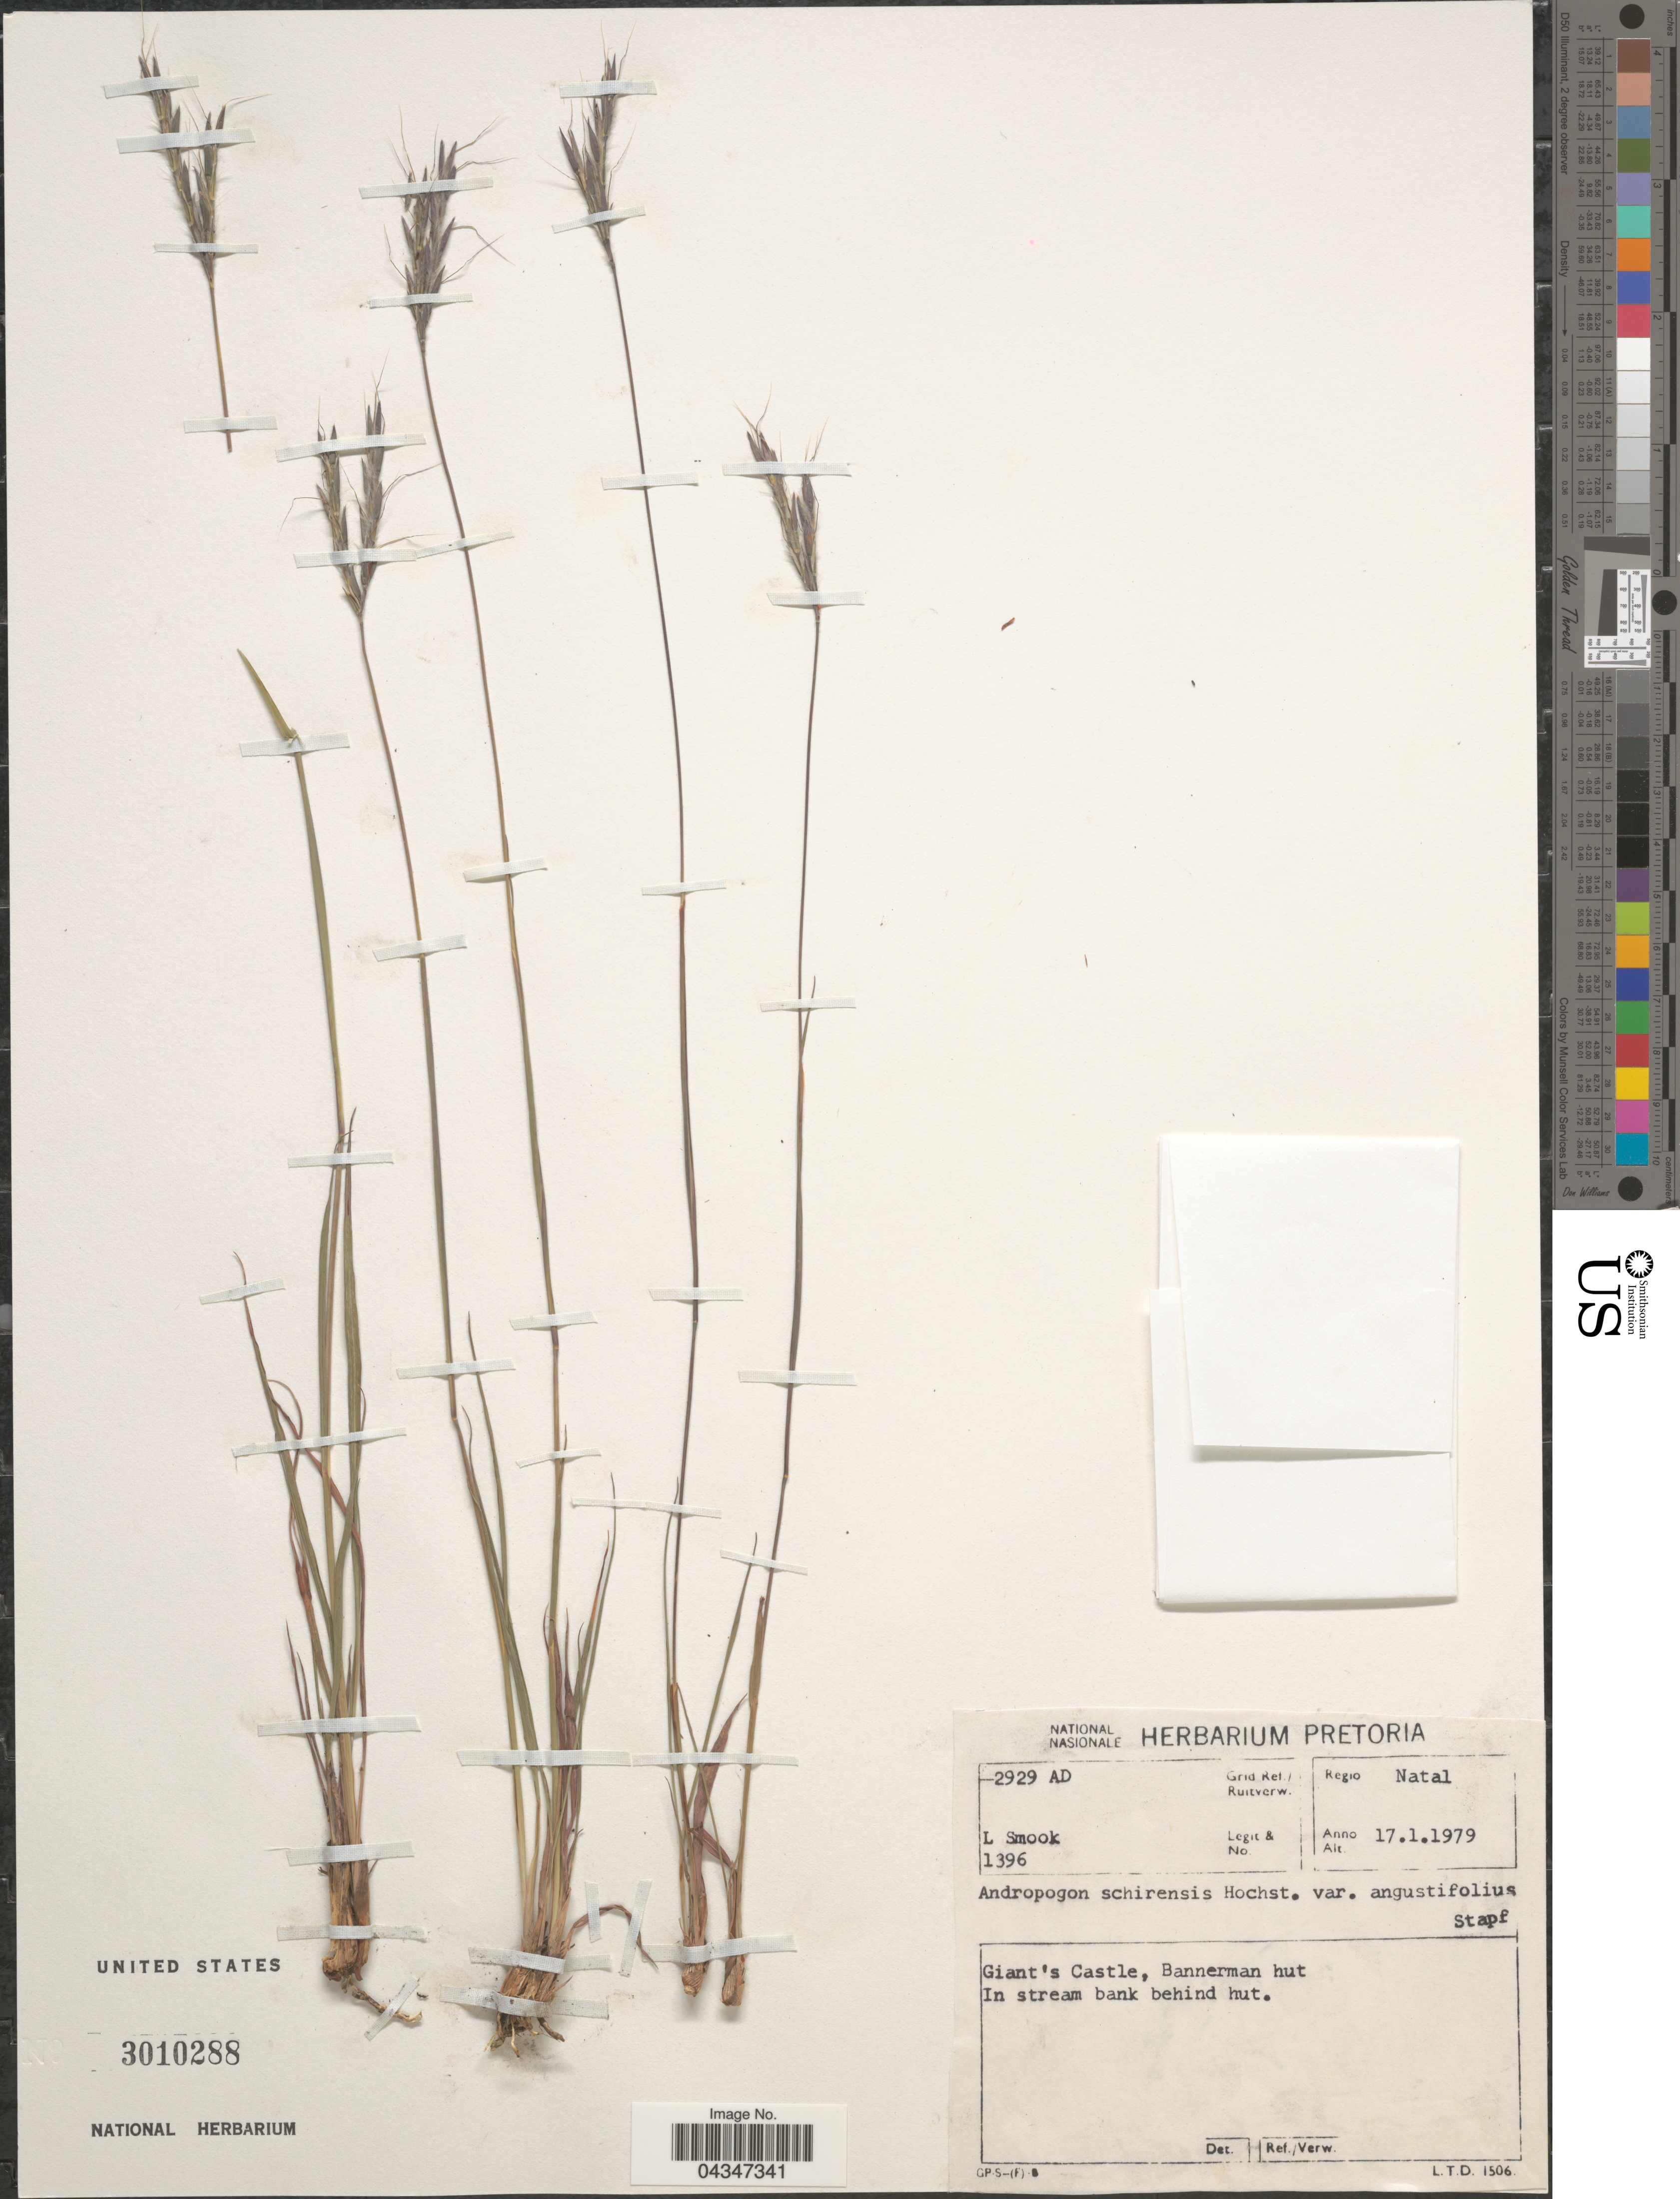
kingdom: Plantae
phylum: Tracheophyta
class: Liliopsida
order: Poales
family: Poaceae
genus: Andropogon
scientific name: Andropogon schirensis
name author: Hochst. ex A. Rich.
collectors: L. Smook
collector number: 1396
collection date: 1979-01-17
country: South Africa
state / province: KwaZulu-Natal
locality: Grid Ref./ Ruitverw. -2929 AD. Regio Natal. Giant's Castle, Bannerman hut.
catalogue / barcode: US 3010288